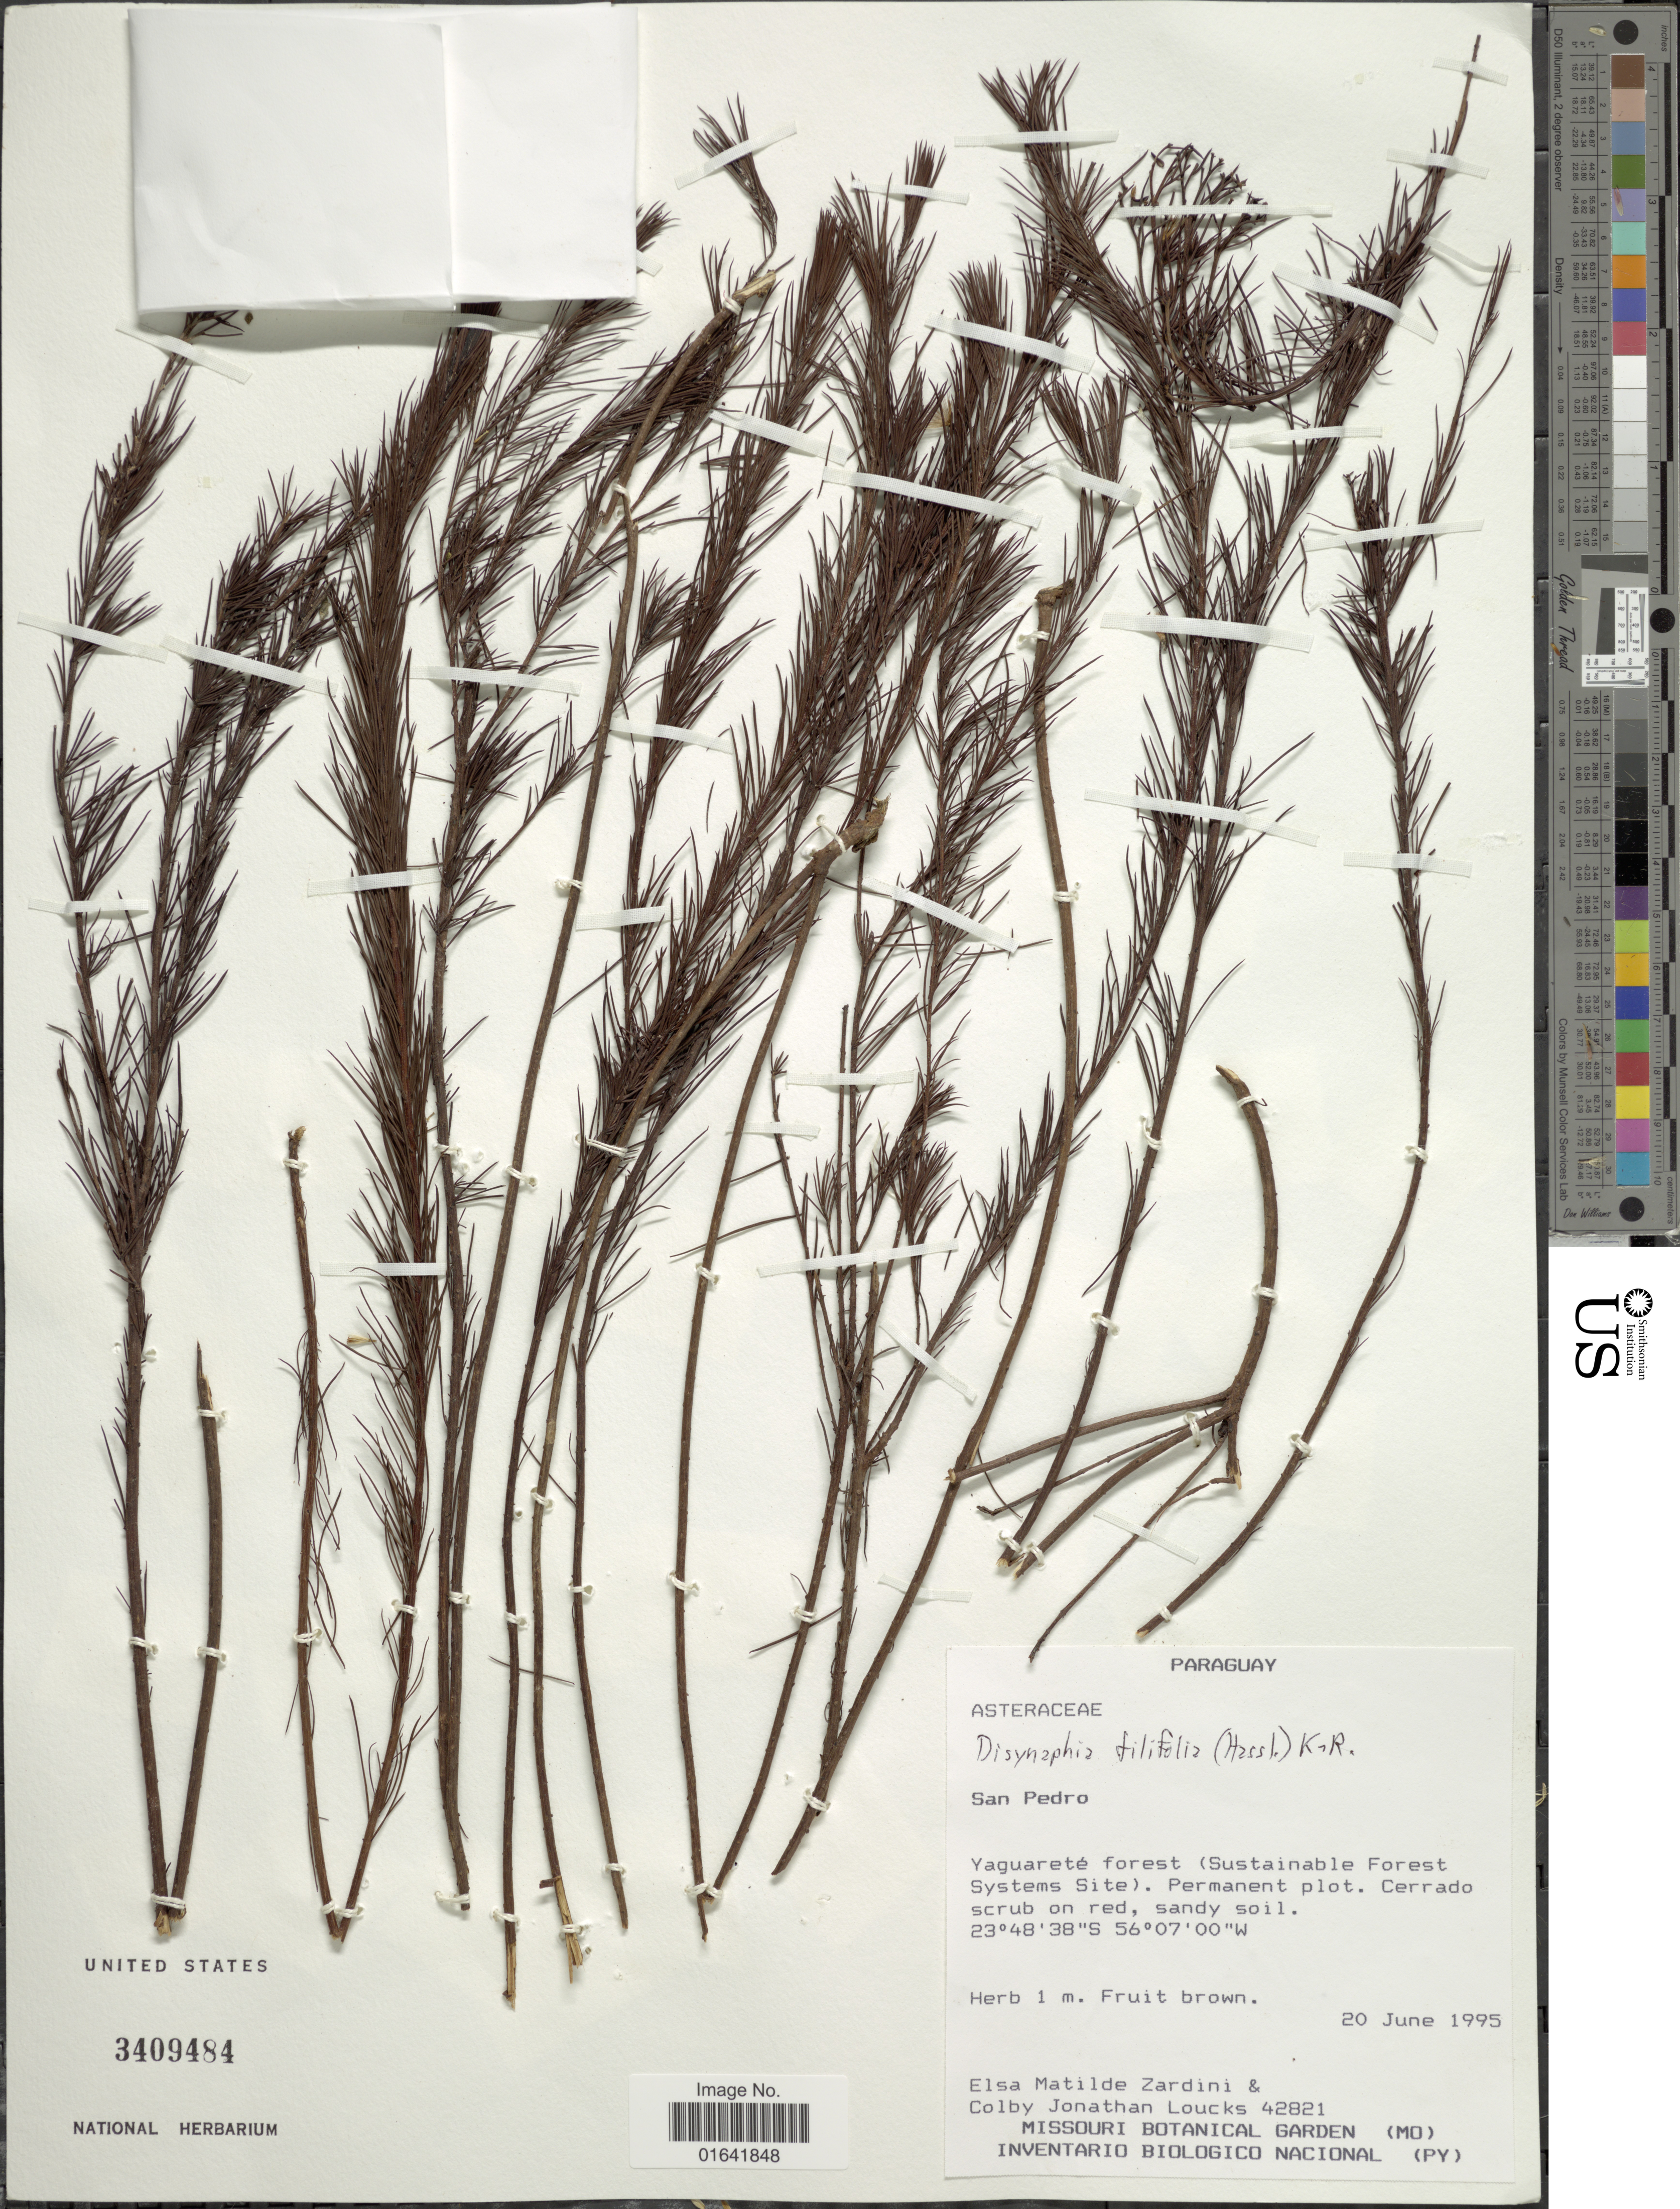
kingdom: Plantae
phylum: Tracheophyta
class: Magnoliopsida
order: Asterales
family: Asteraceae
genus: Disynaphia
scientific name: Disynaphia filifolia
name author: (Hassl.) R.M. King & H. Rob.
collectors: E. M. Zardini & C. Loucks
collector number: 42821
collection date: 1995-06-20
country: Paraguay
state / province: San Pedro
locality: Yaguarete Forest (Sustainable Forest Systems site), cerrado scrub on red, sandy soil.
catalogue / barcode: US 3409484